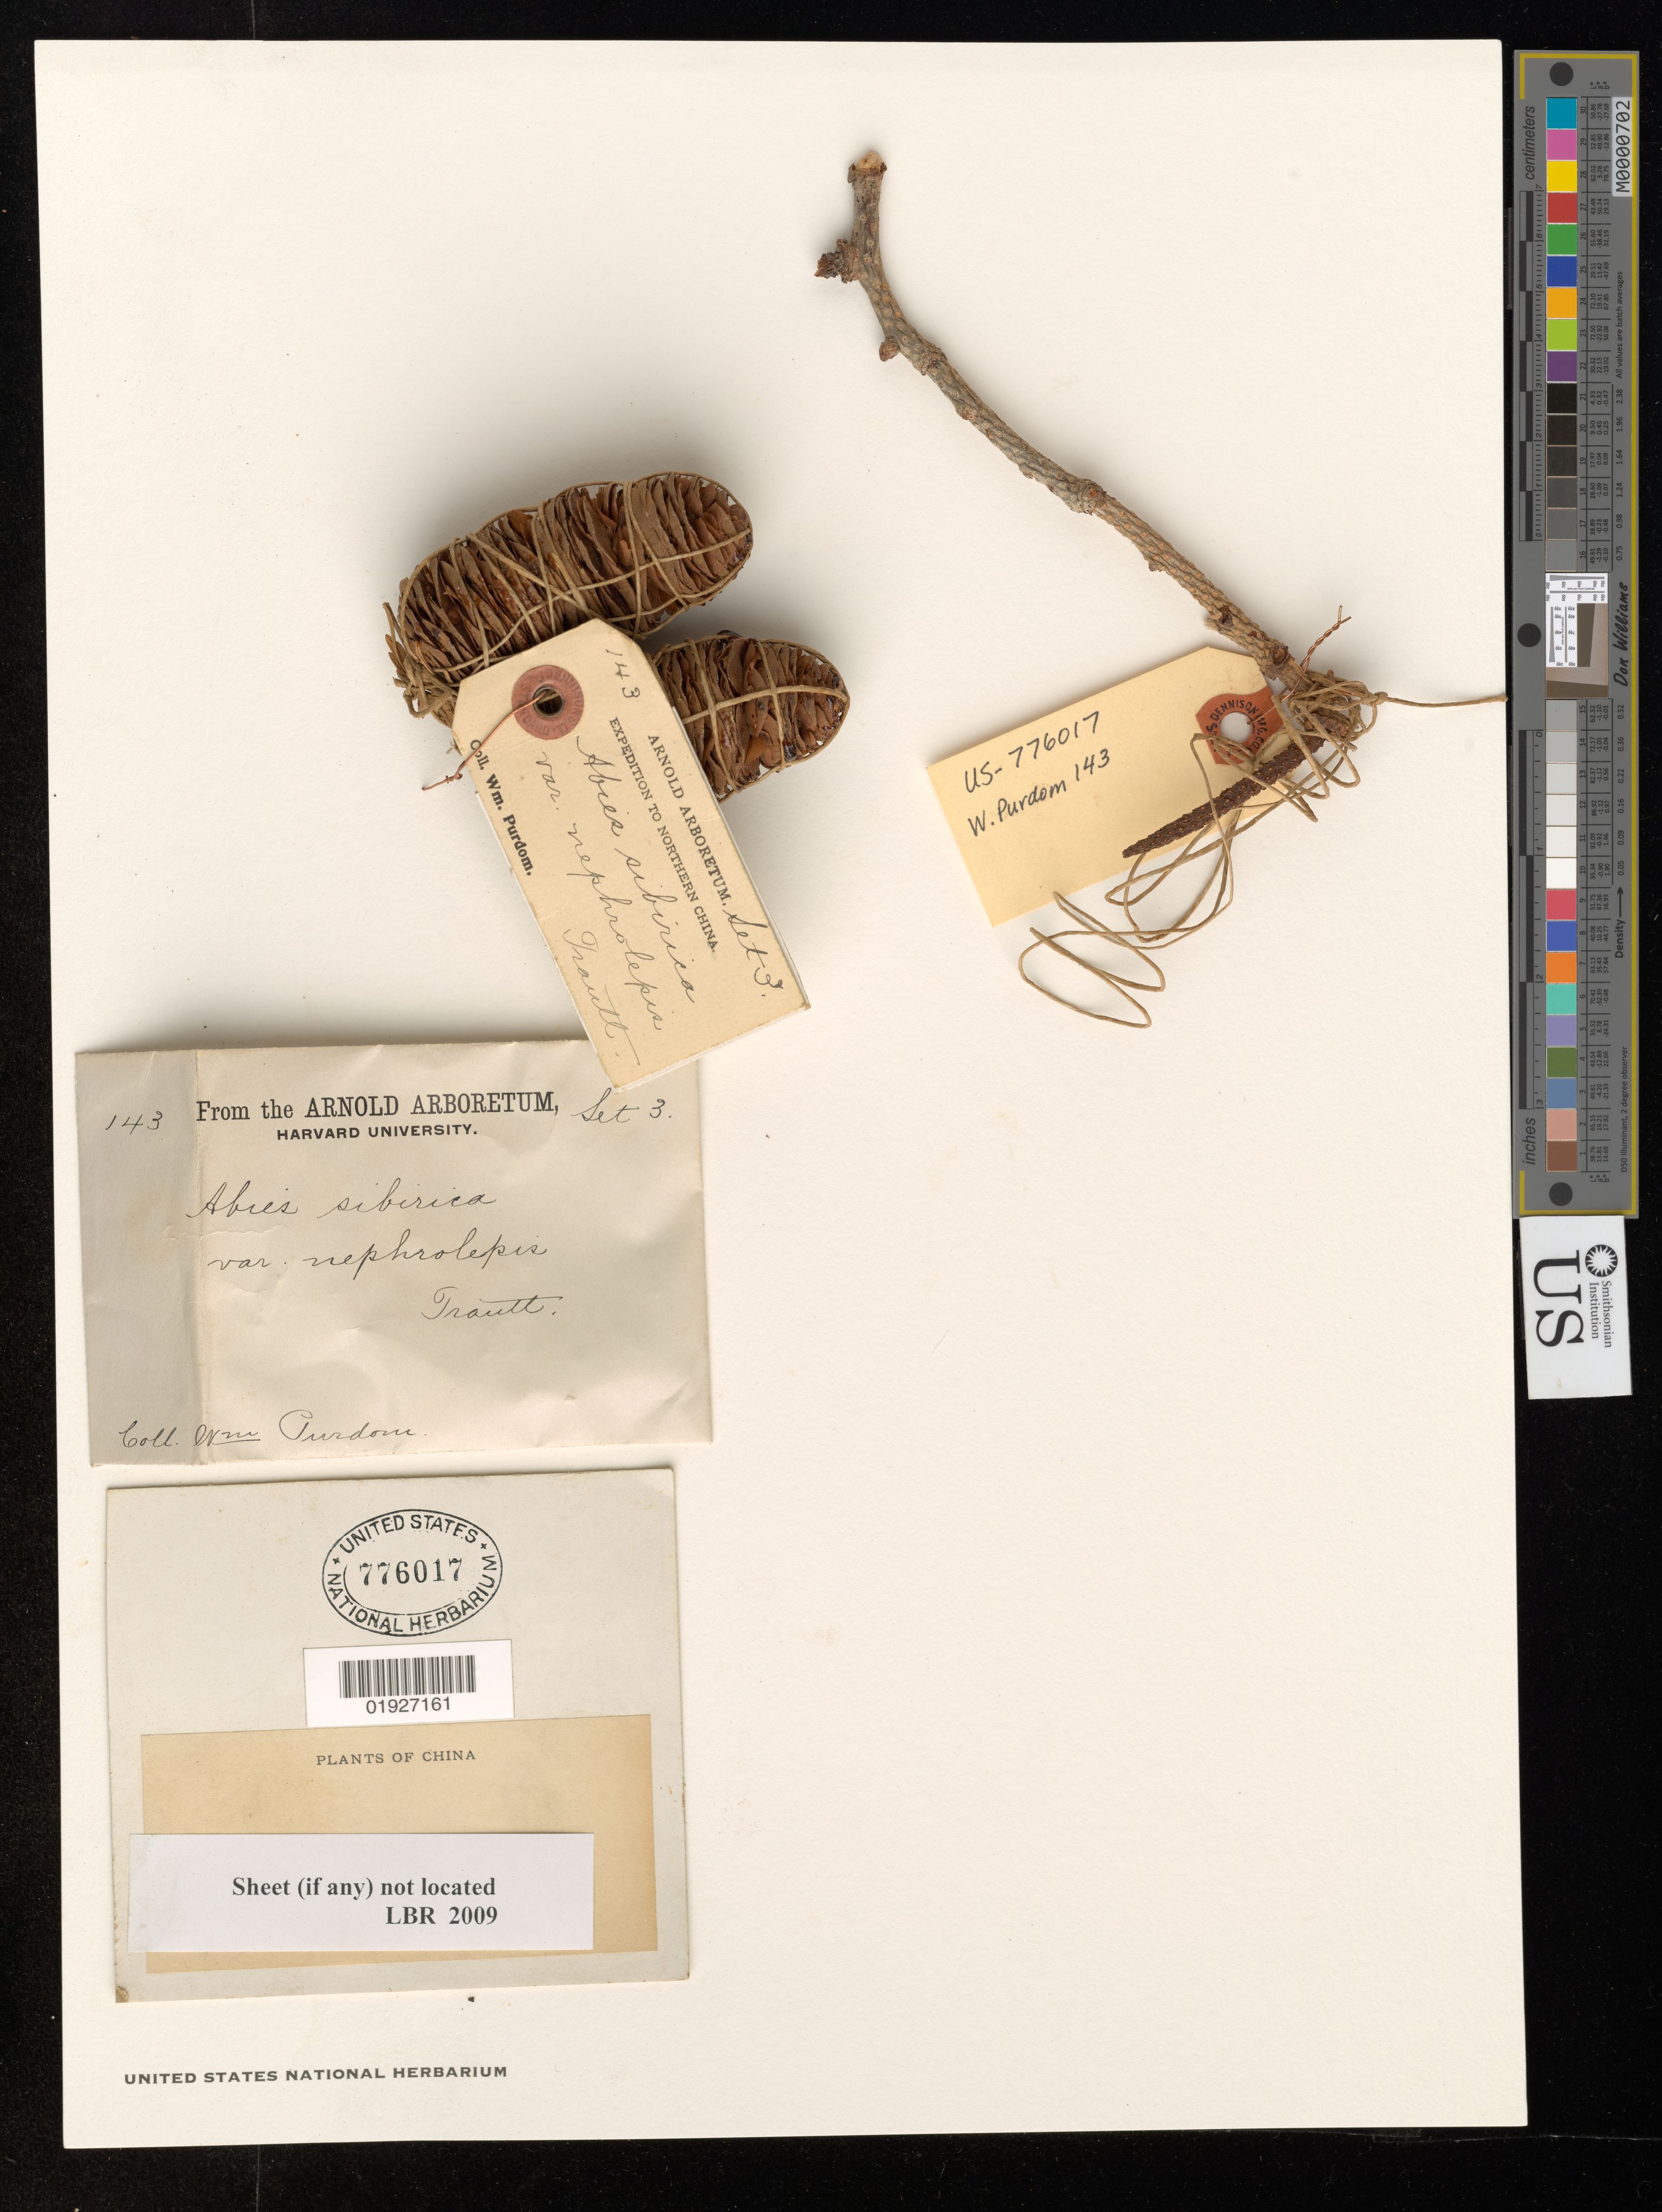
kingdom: Plantae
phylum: Tracheophyta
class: Pinopsida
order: Pinales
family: Pinaceae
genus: Abies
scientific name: Abies sibirica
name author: Ledeb.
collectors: W. Purdom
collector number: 143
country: China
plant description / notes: USNH 776017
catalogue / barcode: US 776017